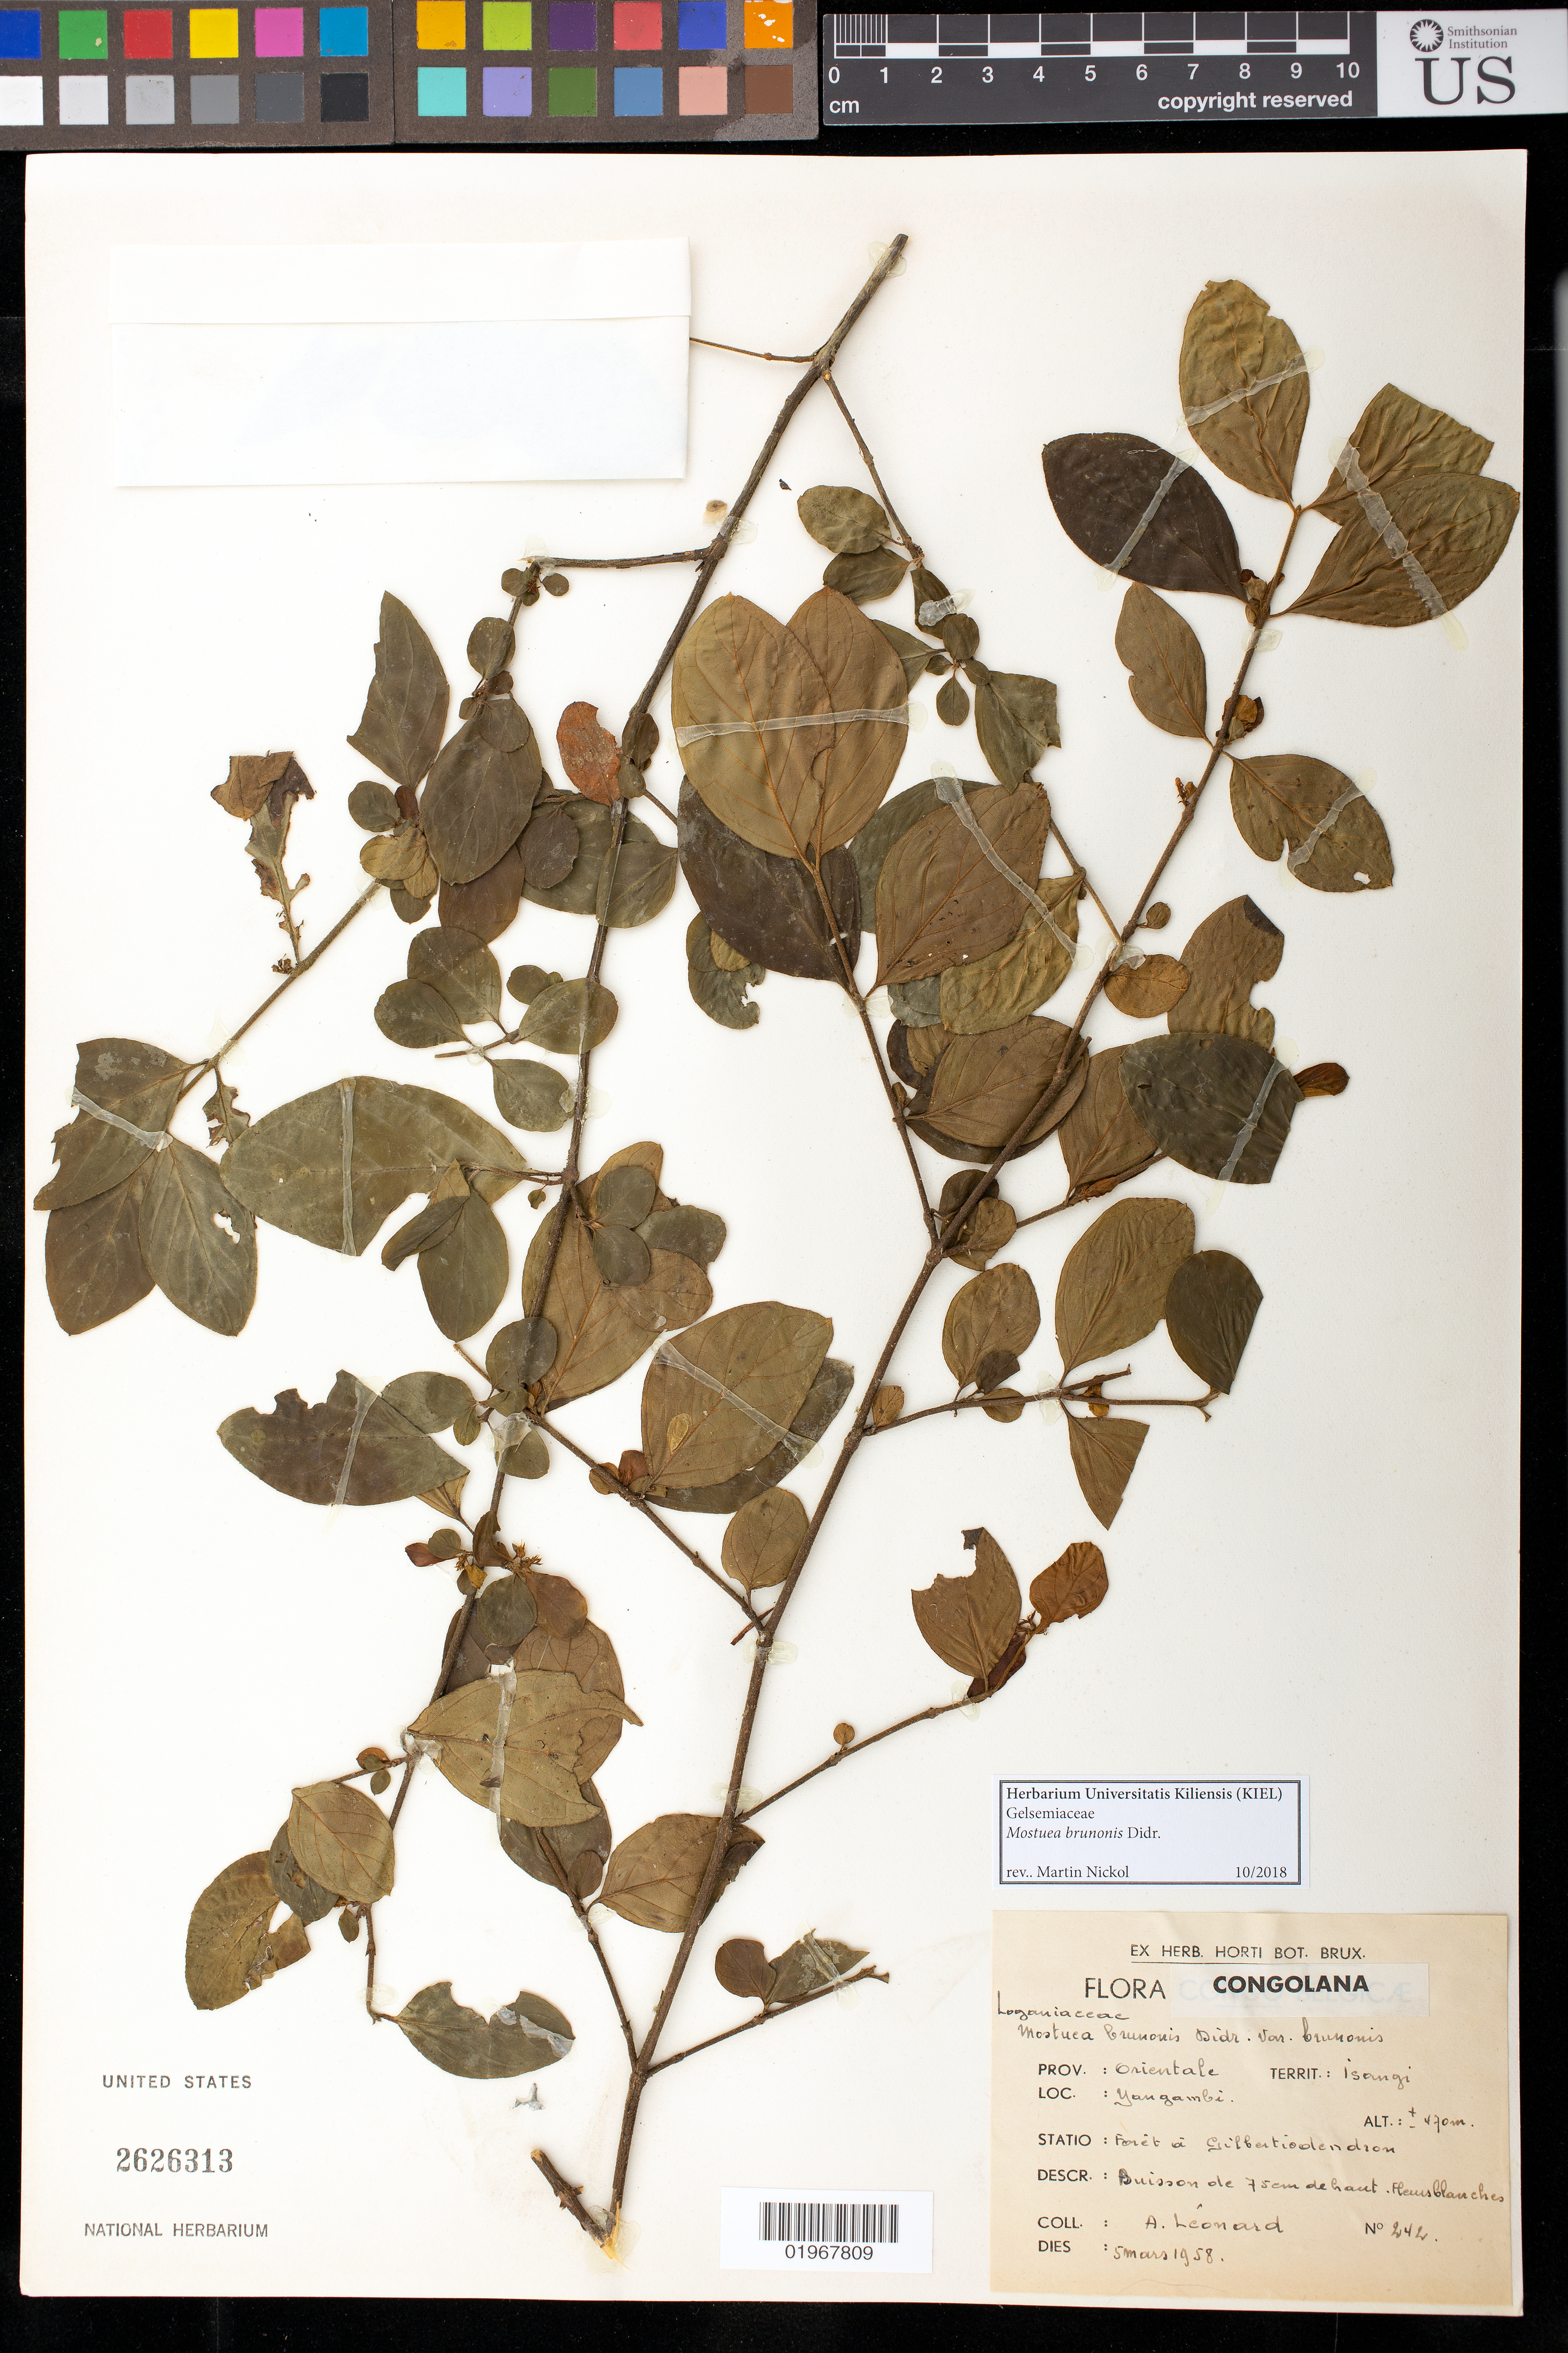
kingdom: Plantae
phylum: Tracheophyta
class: Magnoliopsida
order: Gentianales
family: Gelsemiaceae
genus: Mostuea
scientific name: Mostuea brunonis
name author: Didrichsen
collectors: A. Leonard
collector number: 242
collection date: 1958-03-05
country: Congo, Democratic Republic of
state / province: Tshopo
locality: Prov: Orientale. Territ: Isangi. Loc: Yangambi.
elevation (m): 470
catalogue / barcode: US 2626313